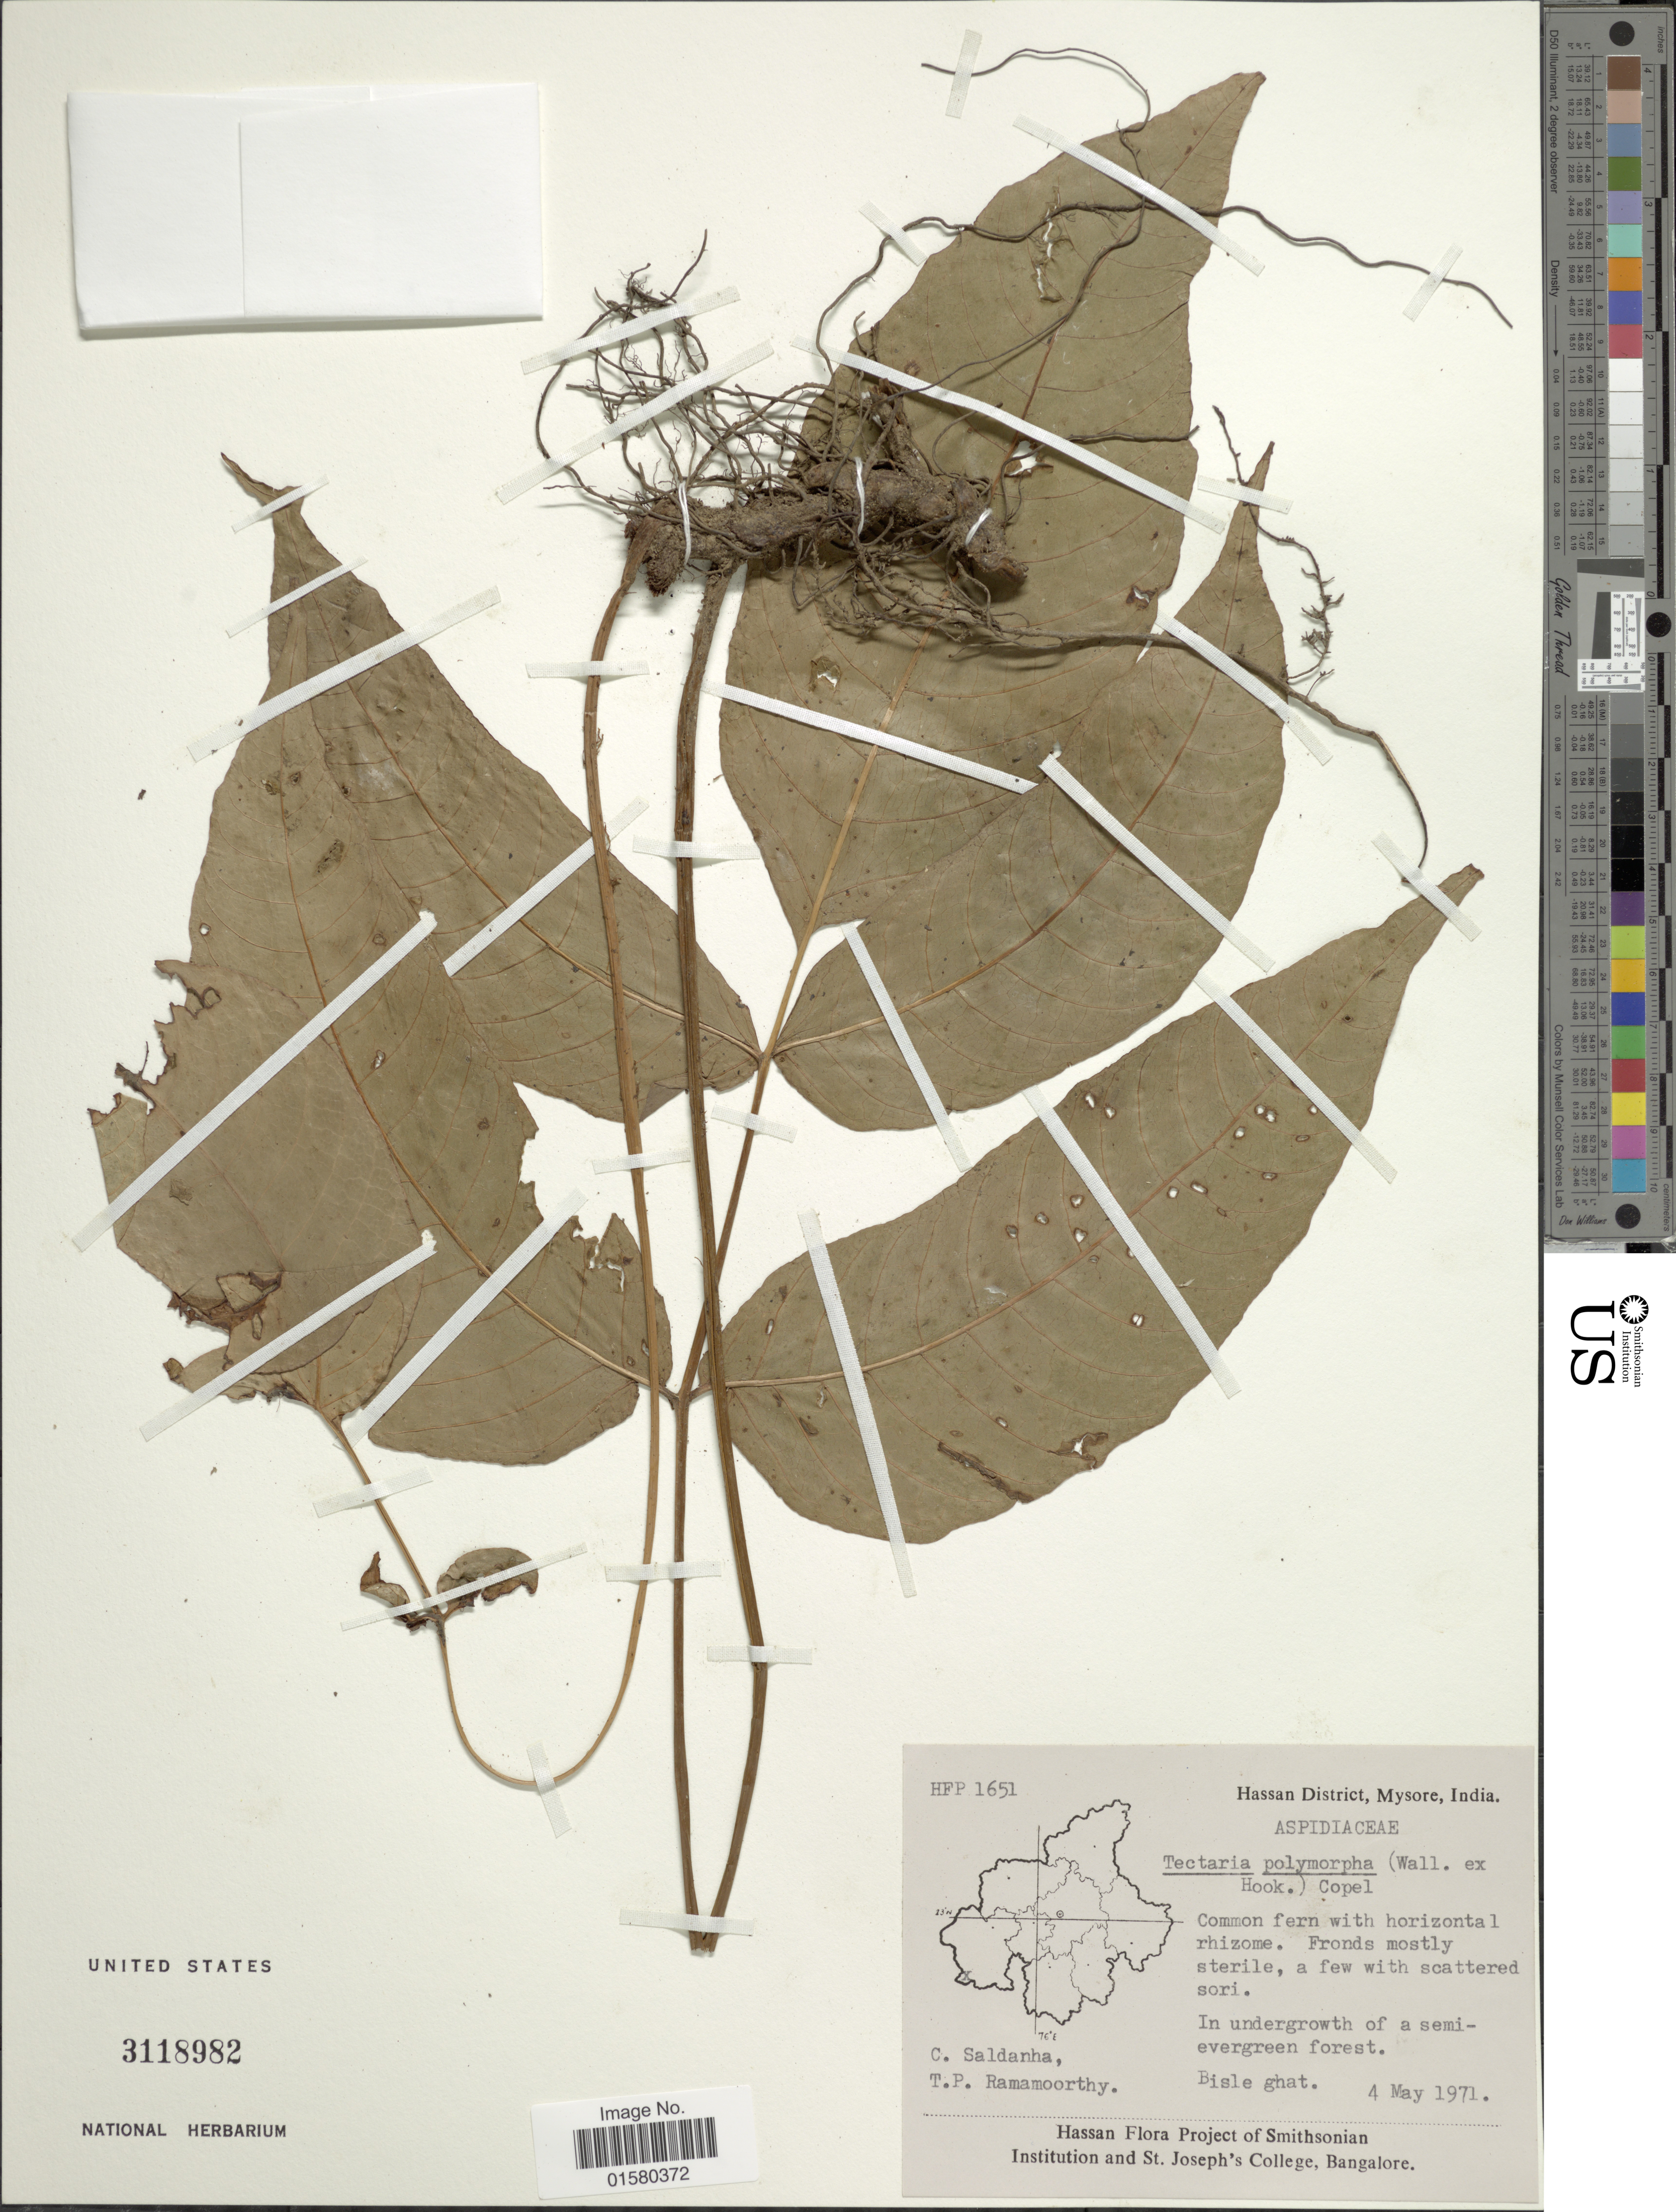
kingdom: Plantae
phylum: Tracheophyta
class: Polypodiopsida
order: Polypodiales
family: Tectariaceae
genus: Tectaria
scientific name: Tectaria polymorpha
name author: (Wall. ex Hook.) Copel.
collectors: C. Saldanha & T. P. Ramamoorthy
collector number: HFP1651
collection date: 1971-05-04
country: India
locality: Hassan District, Mysore, Bisle ghat.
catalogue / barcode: US 3118982